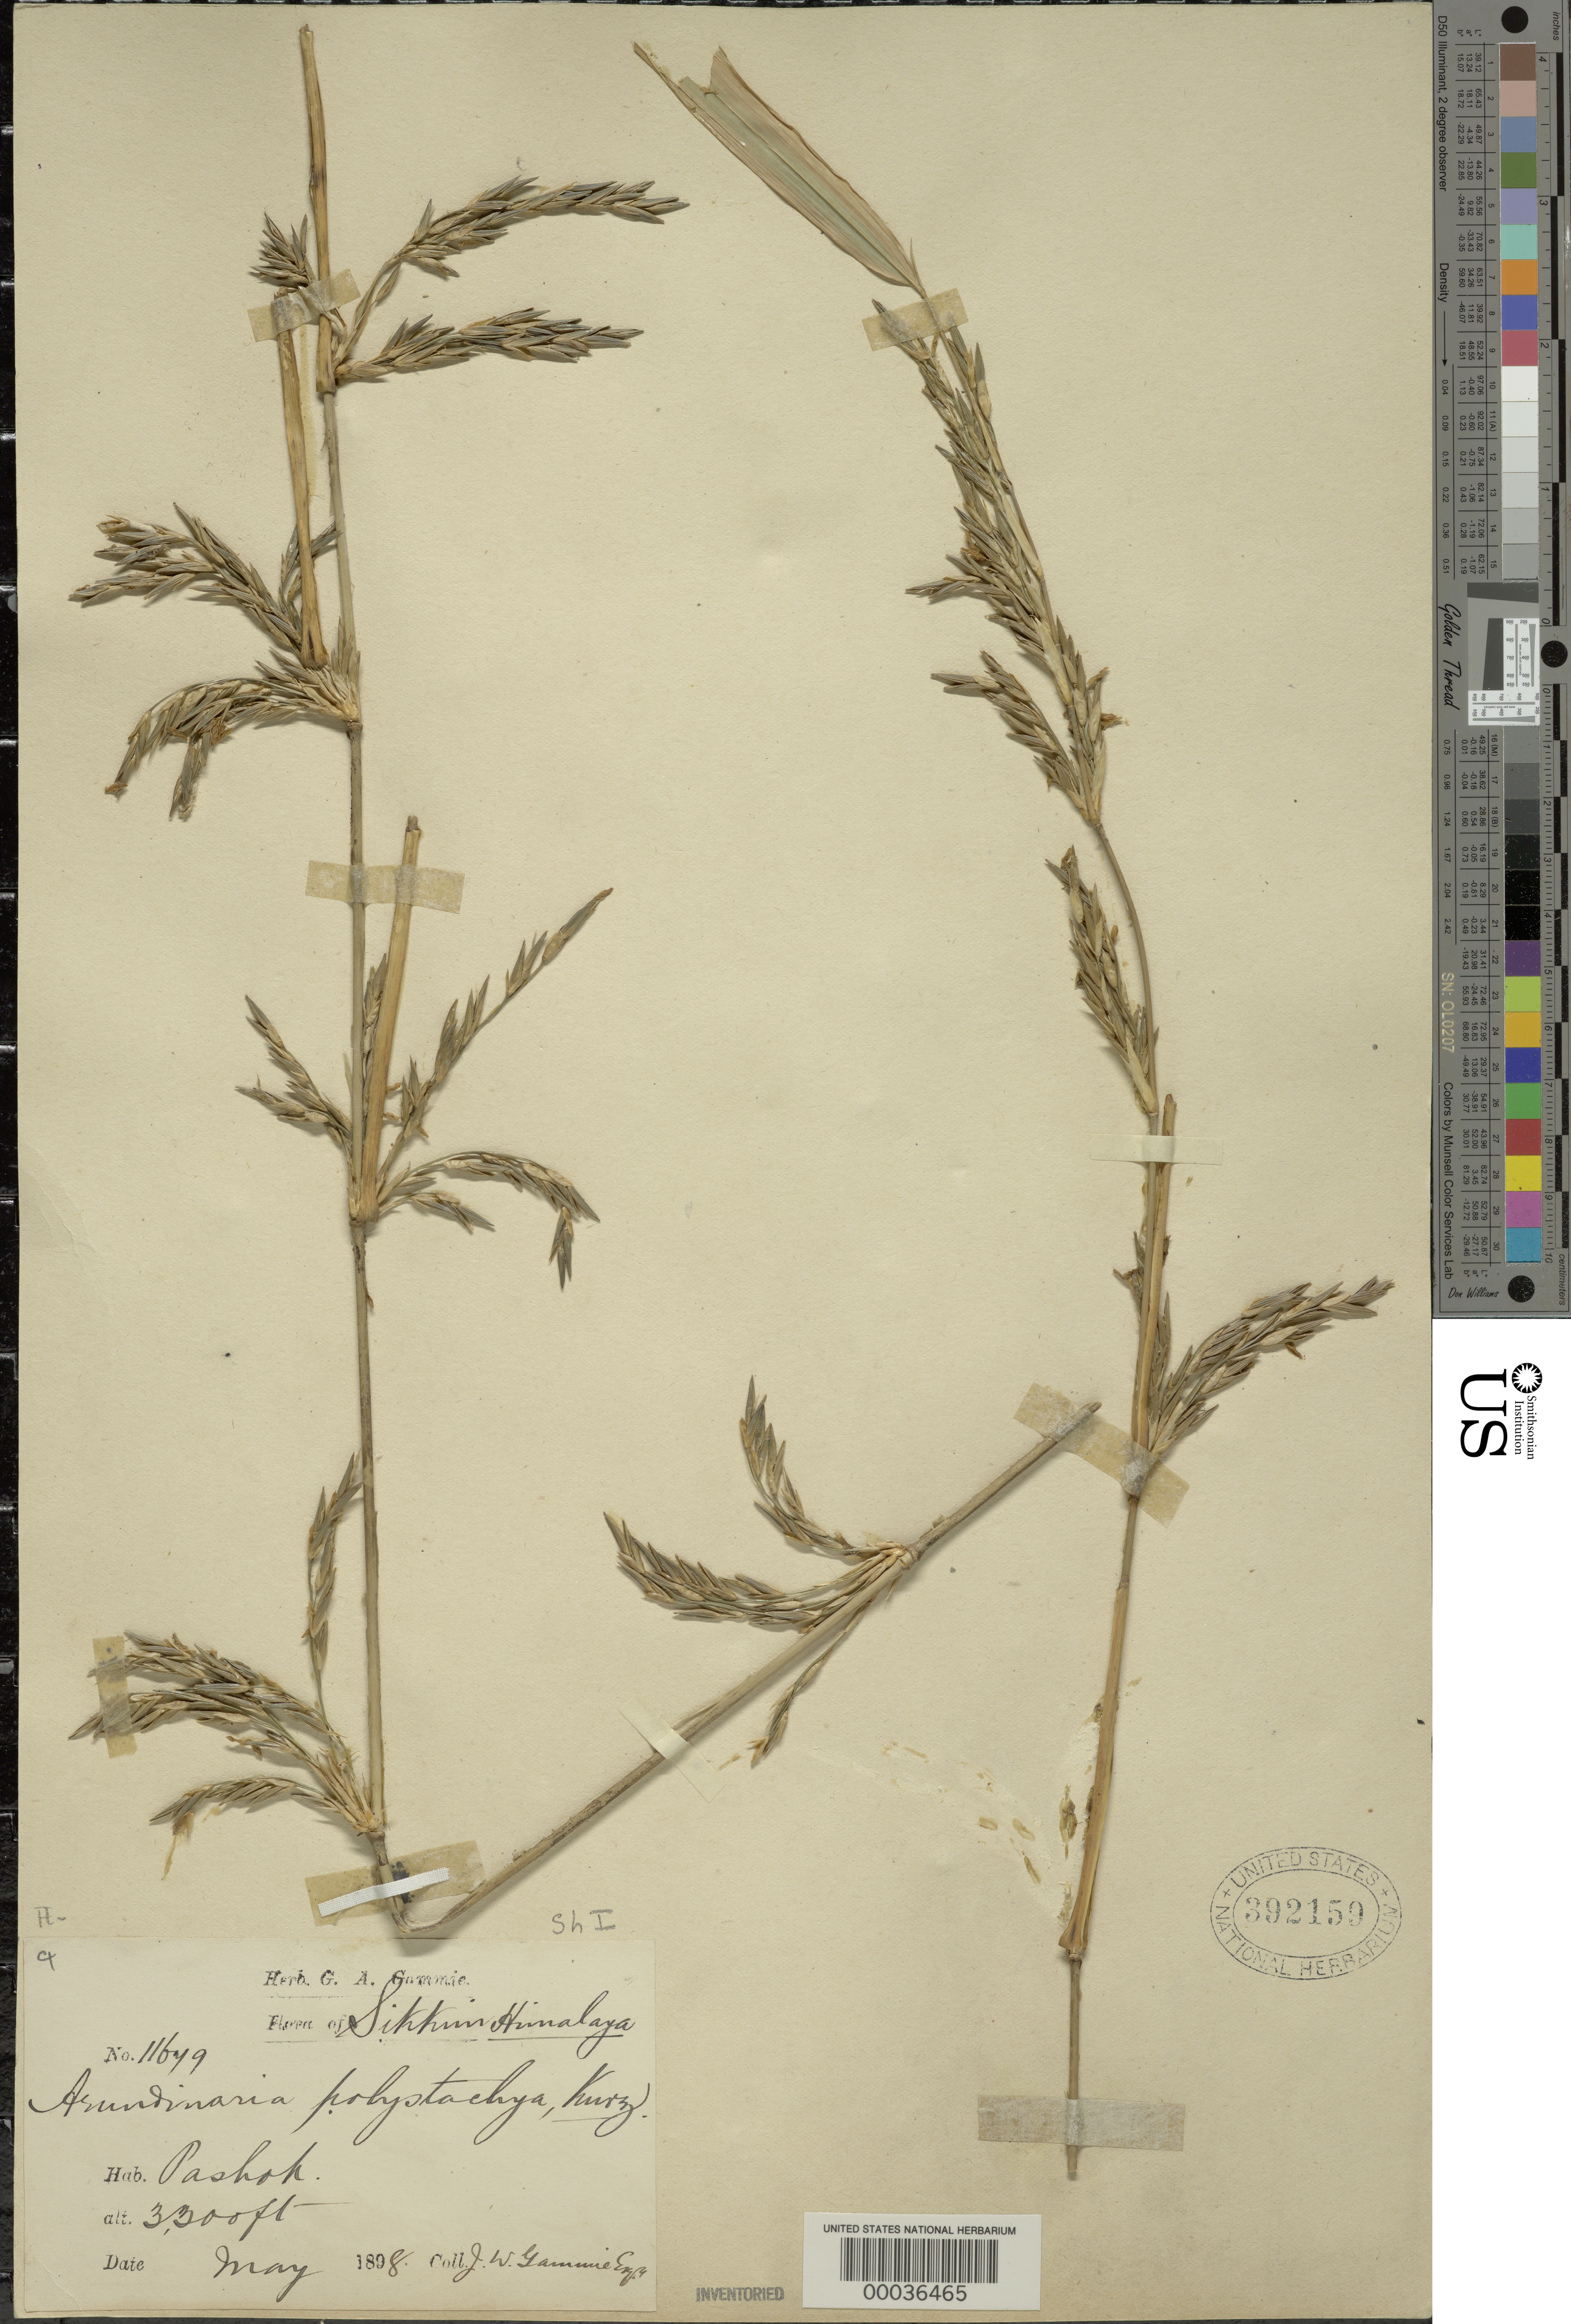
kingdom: Plantae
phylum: Tracheophyta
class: Liliopsida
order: Poales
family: Poaceae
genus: Drepanostachyum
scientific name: Drepanostachyum intermedium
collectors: J. Gammie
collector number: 11649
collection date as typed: May 1898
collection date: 1898-05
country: India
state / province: Sikkim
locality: Pashoh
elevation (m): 1007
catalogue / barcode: US 392159